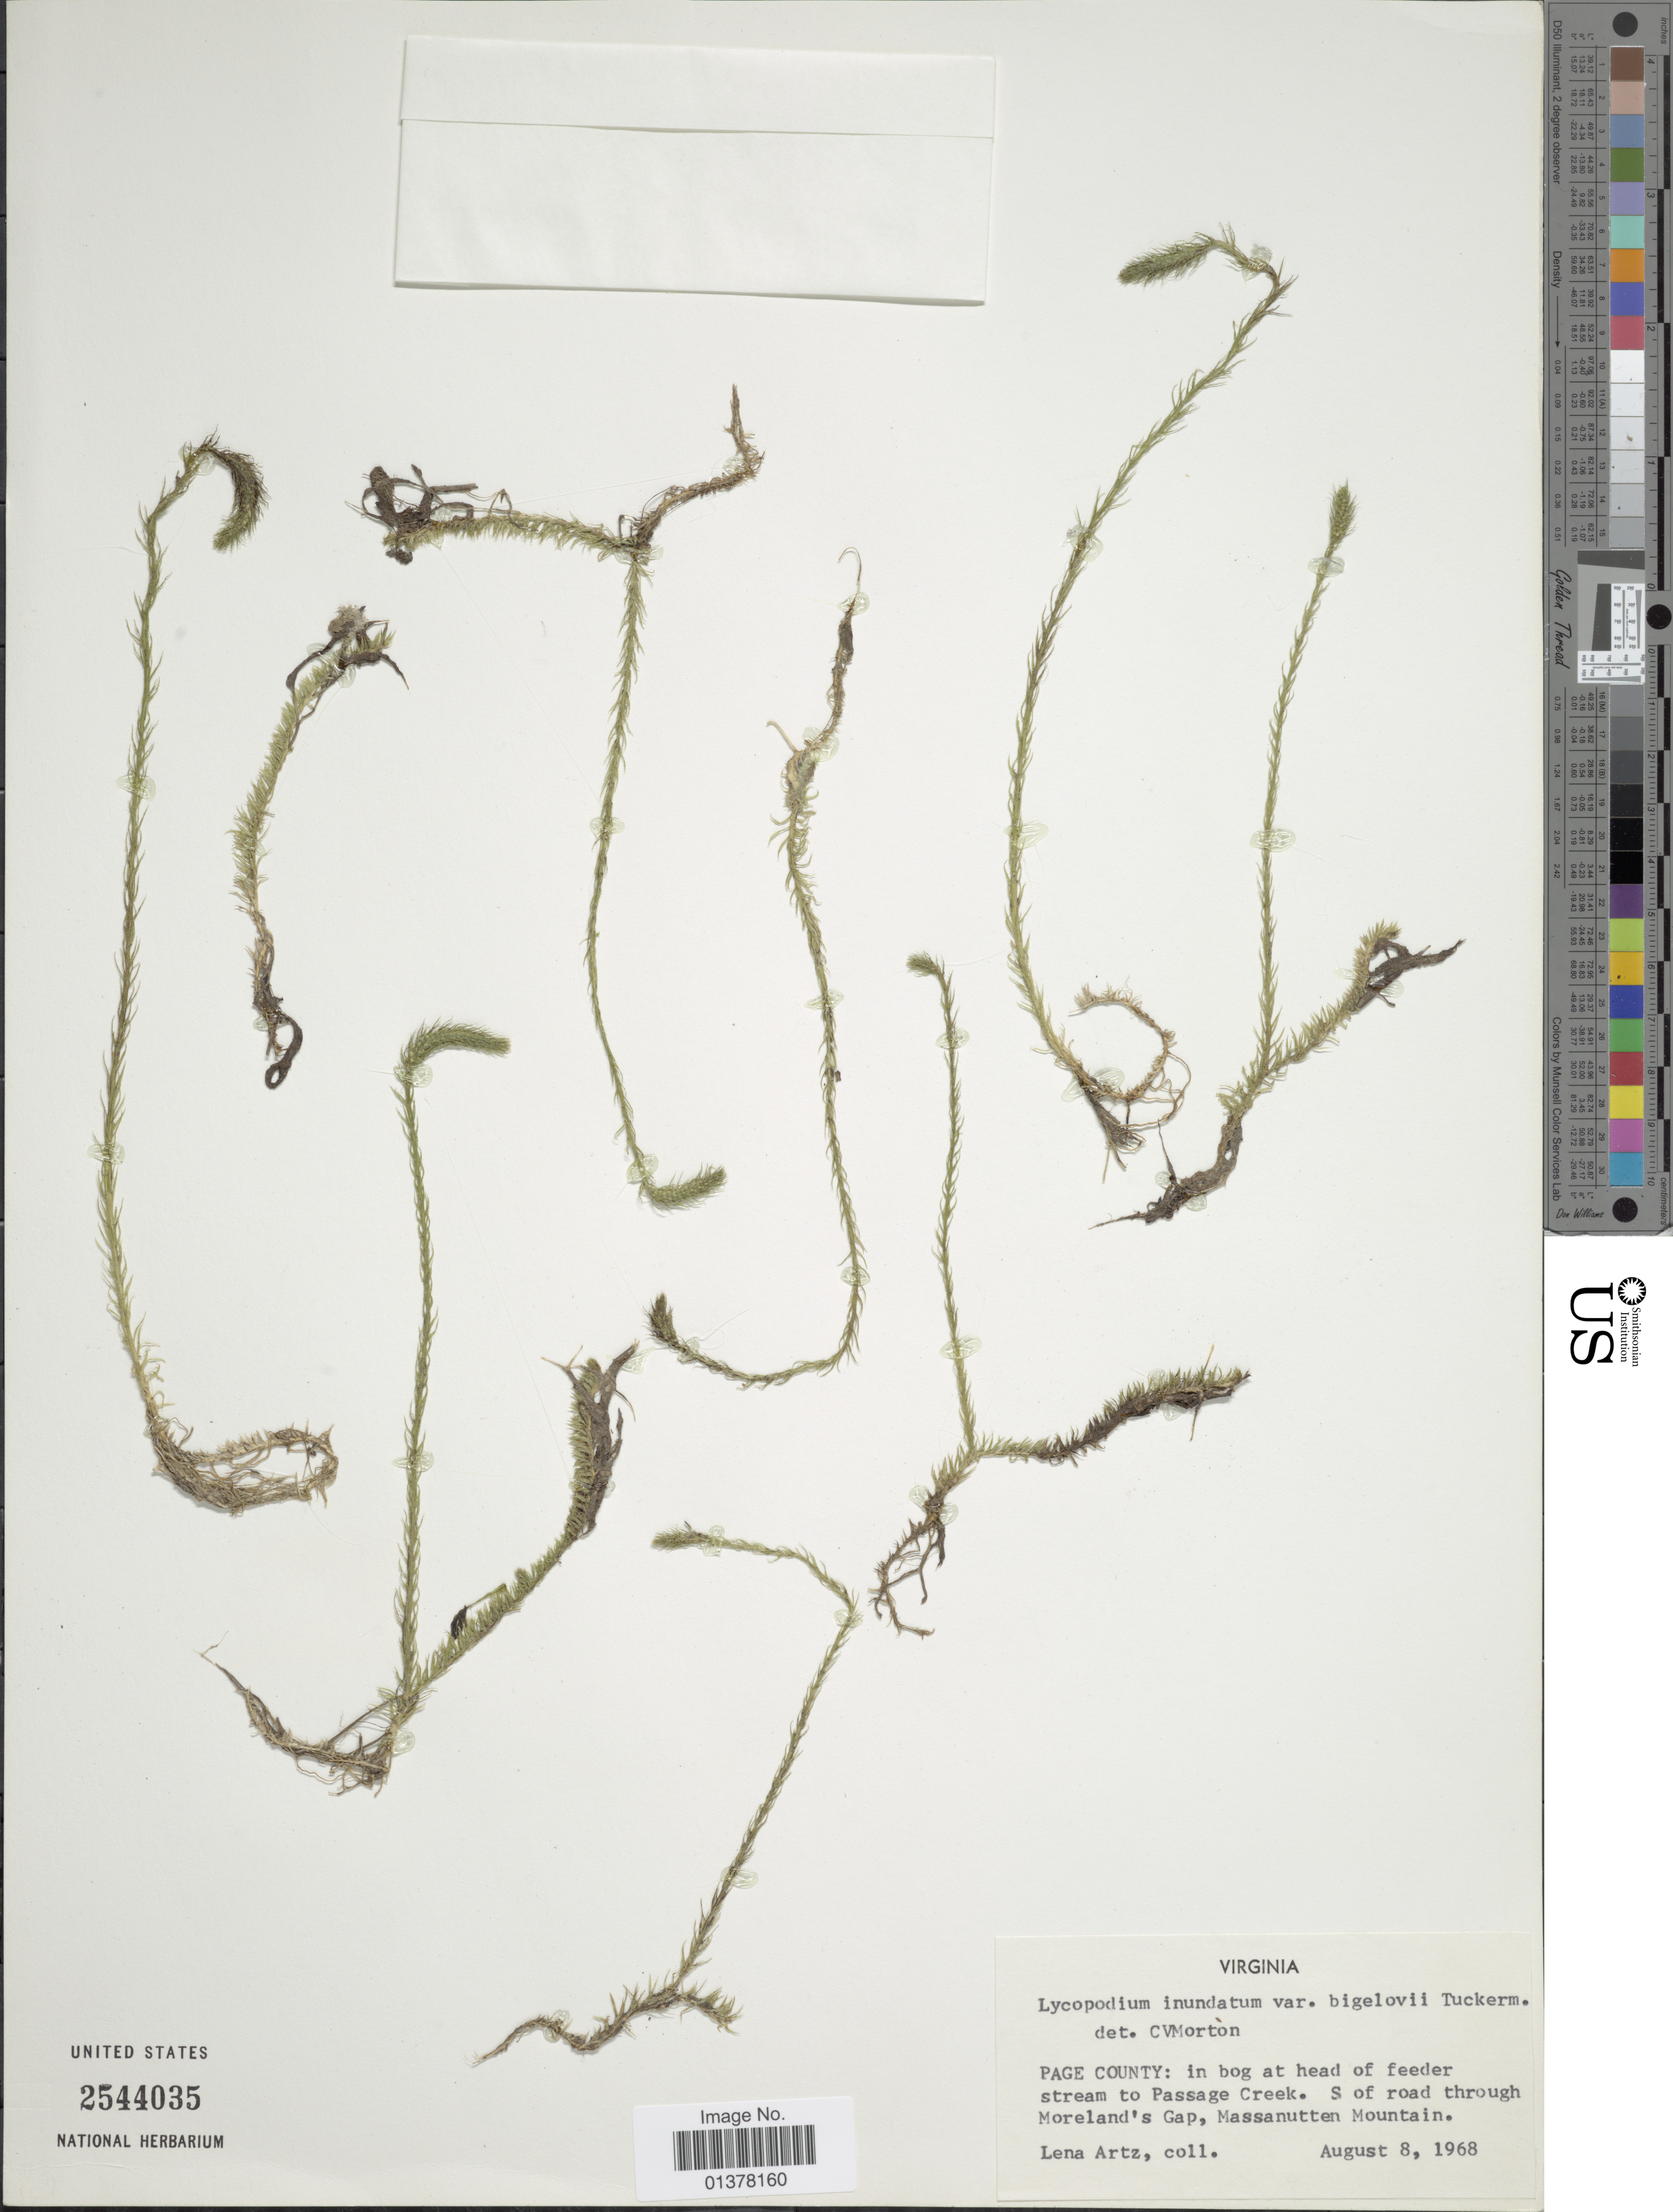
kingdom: Plantae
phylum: Tracheophyta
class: Lycopodiopsida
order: Lycopodiales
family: Lycopodiaceae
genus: Lycopodiella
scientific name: Lycopodiella appressa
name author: (Chapm.) Cranfill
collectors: L. Artz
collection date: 1968-08-08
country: United States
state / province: Virginia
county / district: Page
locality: in bog at head of feeder stream to Passage Creek. S of road through Moreland's Gap, Massanutten Mountain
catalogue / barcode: US 2544035